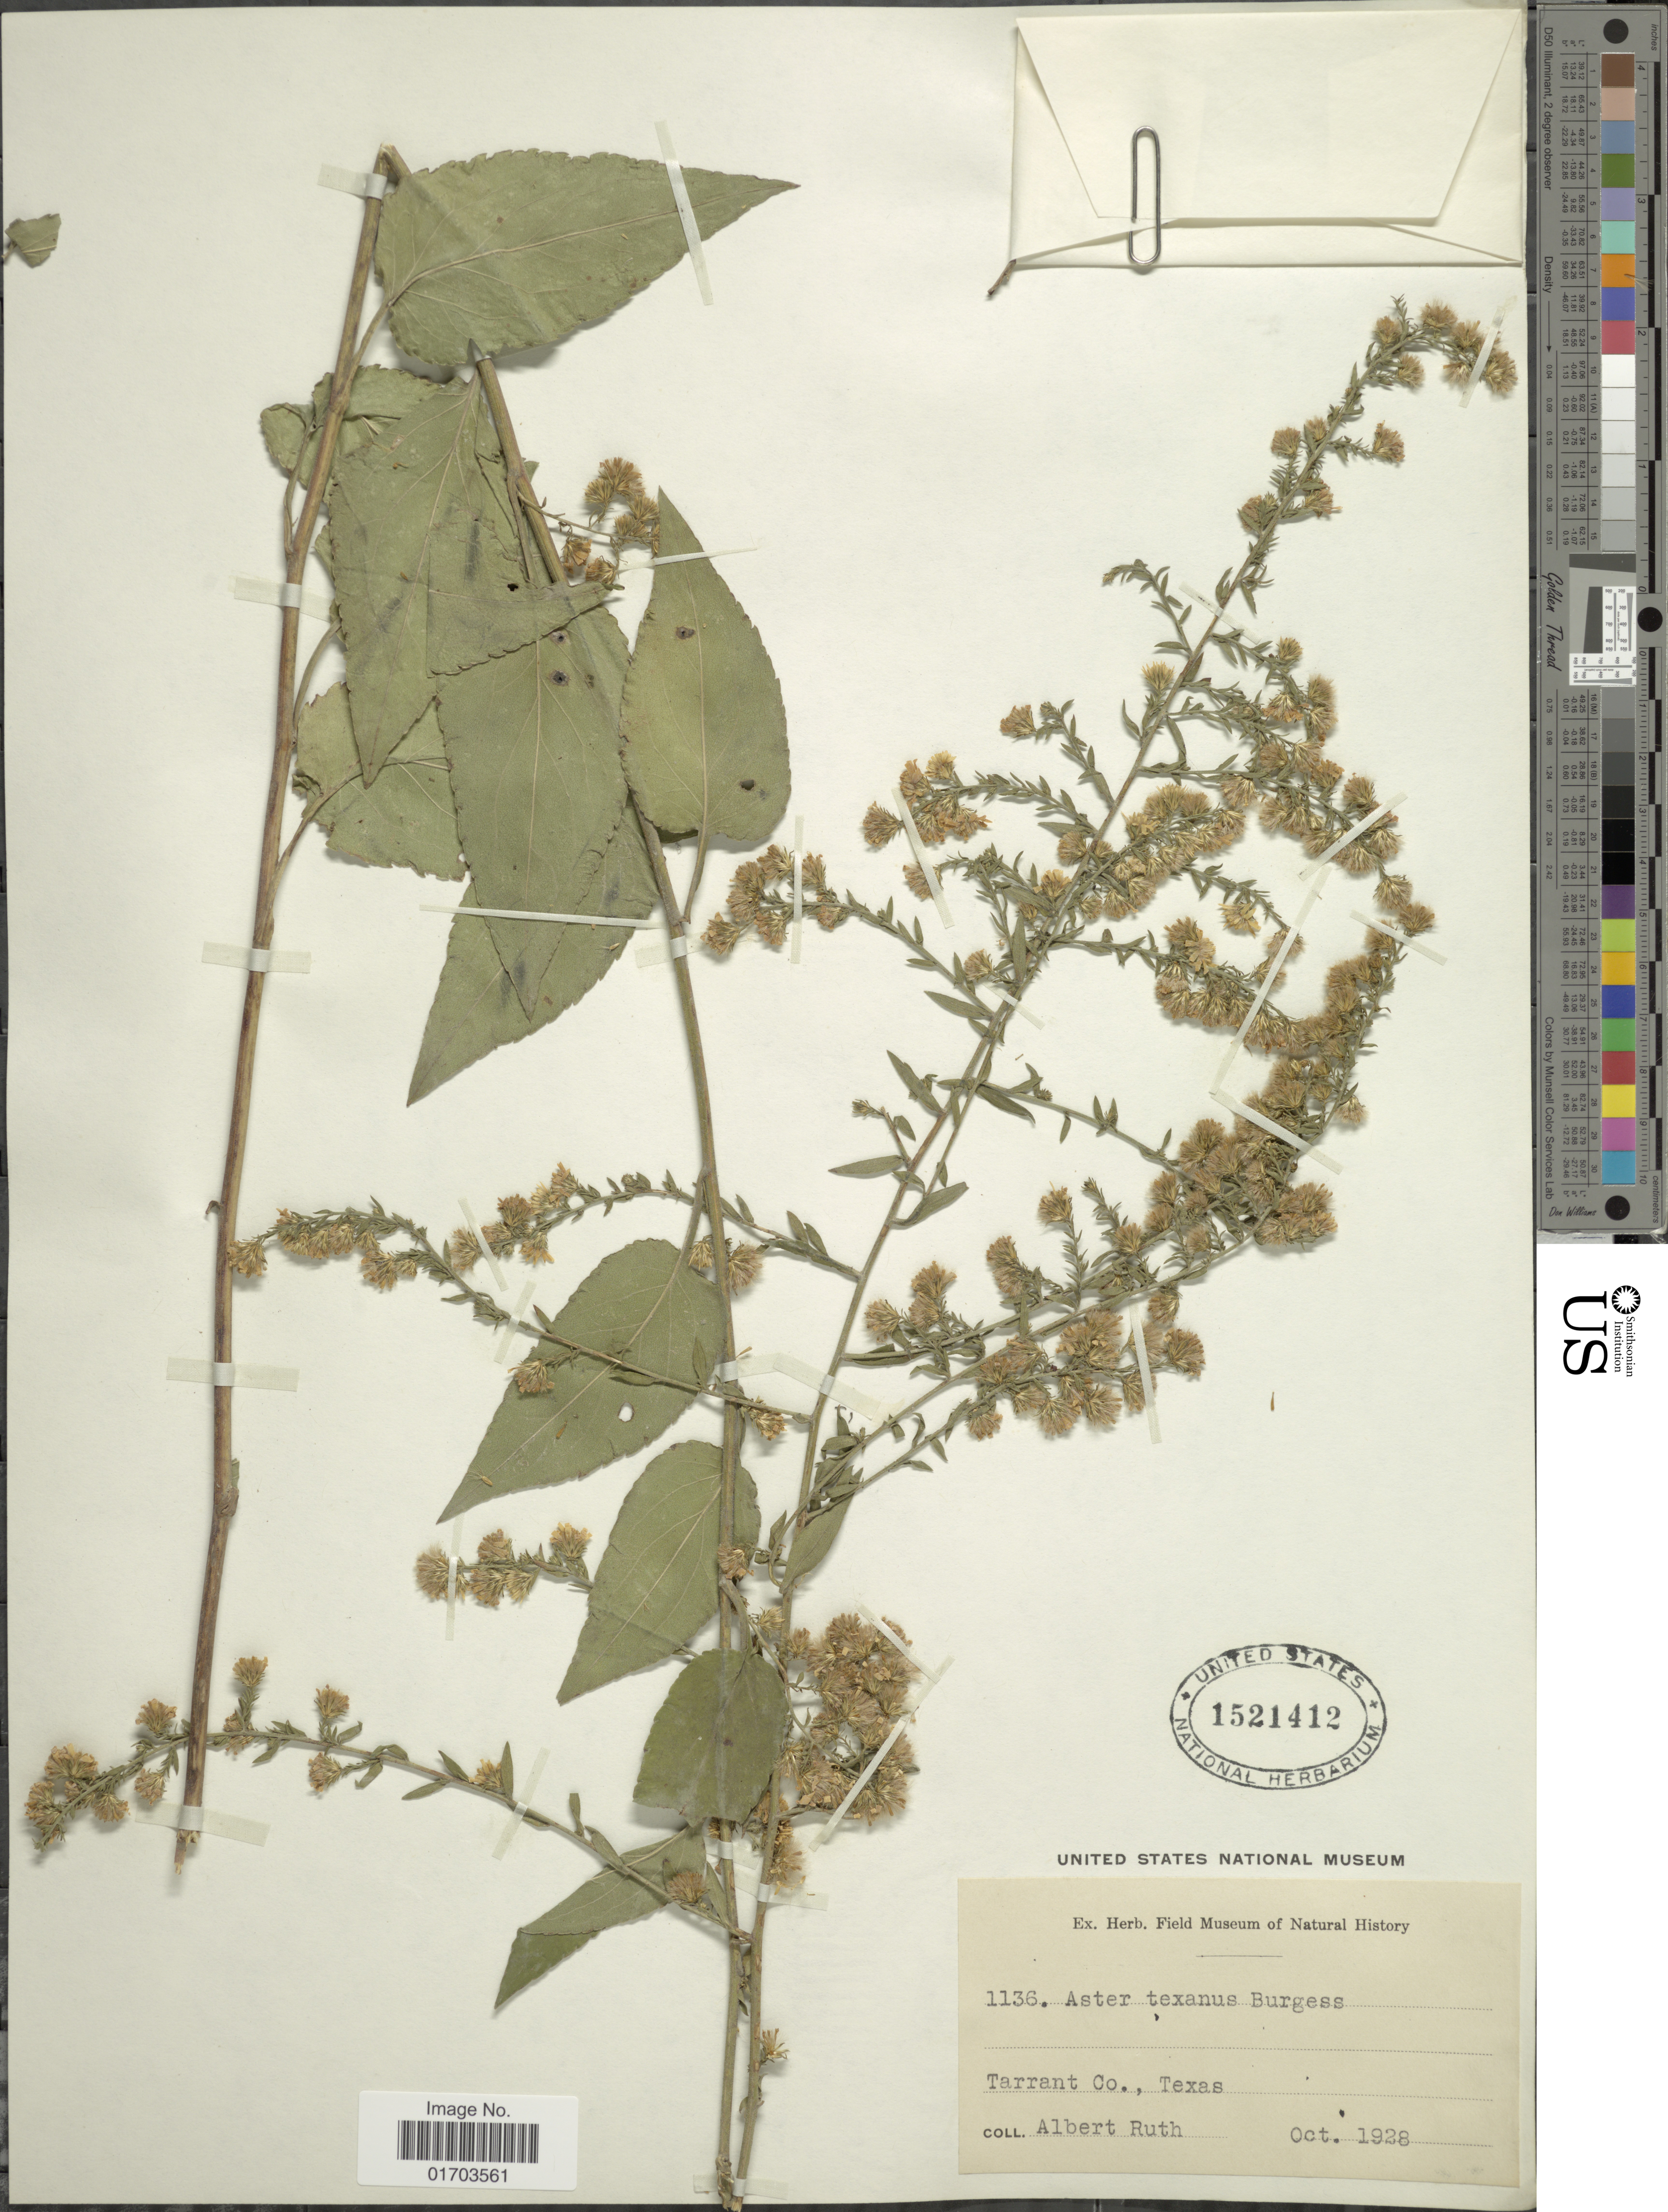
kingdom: Plantae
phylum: Tracheophyta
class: Magnoliopsida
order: Asterales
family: Asteraceae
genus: Symphyotrichum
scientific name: Symphyotrichum texanum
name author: (E.S. Burgess) Semple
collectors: A. Ruth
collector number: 1136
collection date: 1928-10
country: United States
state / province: Texas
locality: Tarrant Co.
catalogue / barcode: US 1521412